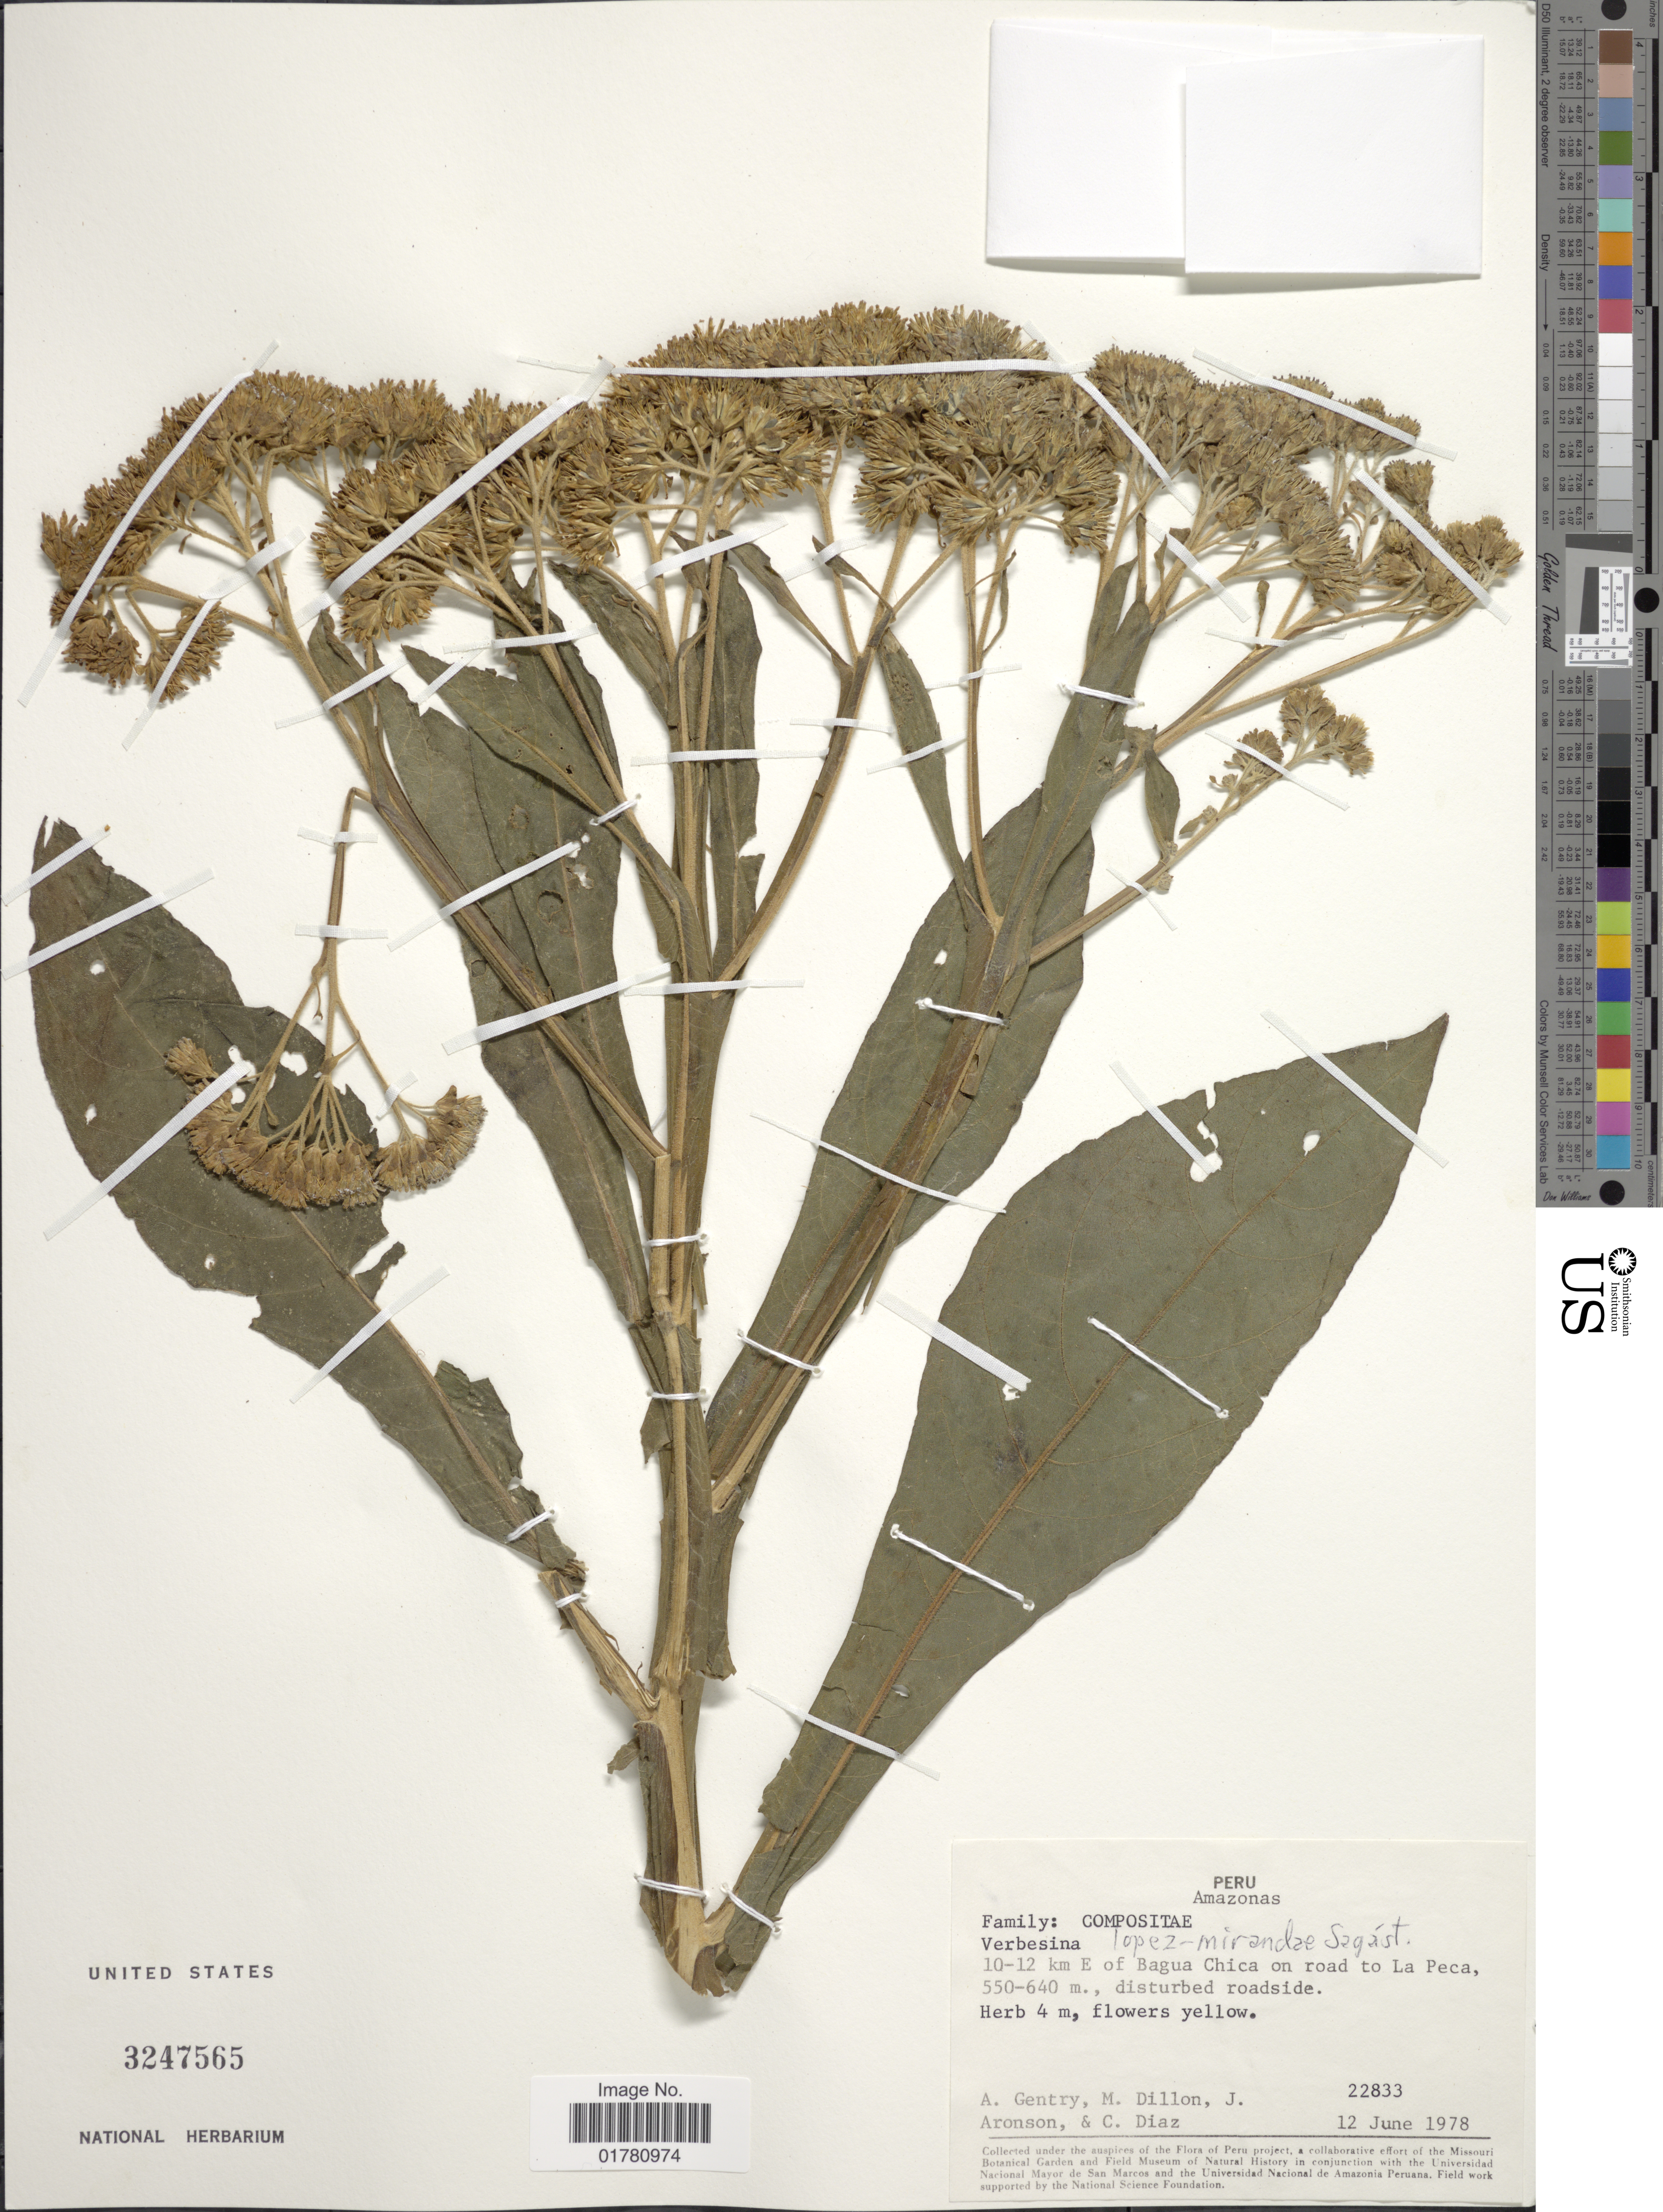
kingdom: Plantae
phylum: Tracheophyta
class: Magnoliopsida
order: Asterales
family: Asteraceae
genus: Verbesina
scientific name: Verbesina lopez-mirandae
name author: Sagást.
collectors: A. H. Gentry, M. O. Dillon, J. Aronson & C. Díaz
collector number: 22833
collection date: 1978-06-12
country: Peru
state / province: Amazonas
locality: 10-12 km E of Bagu Chica on road to La Peca., disturbed roadside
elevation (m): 550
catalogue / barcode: US 3247565